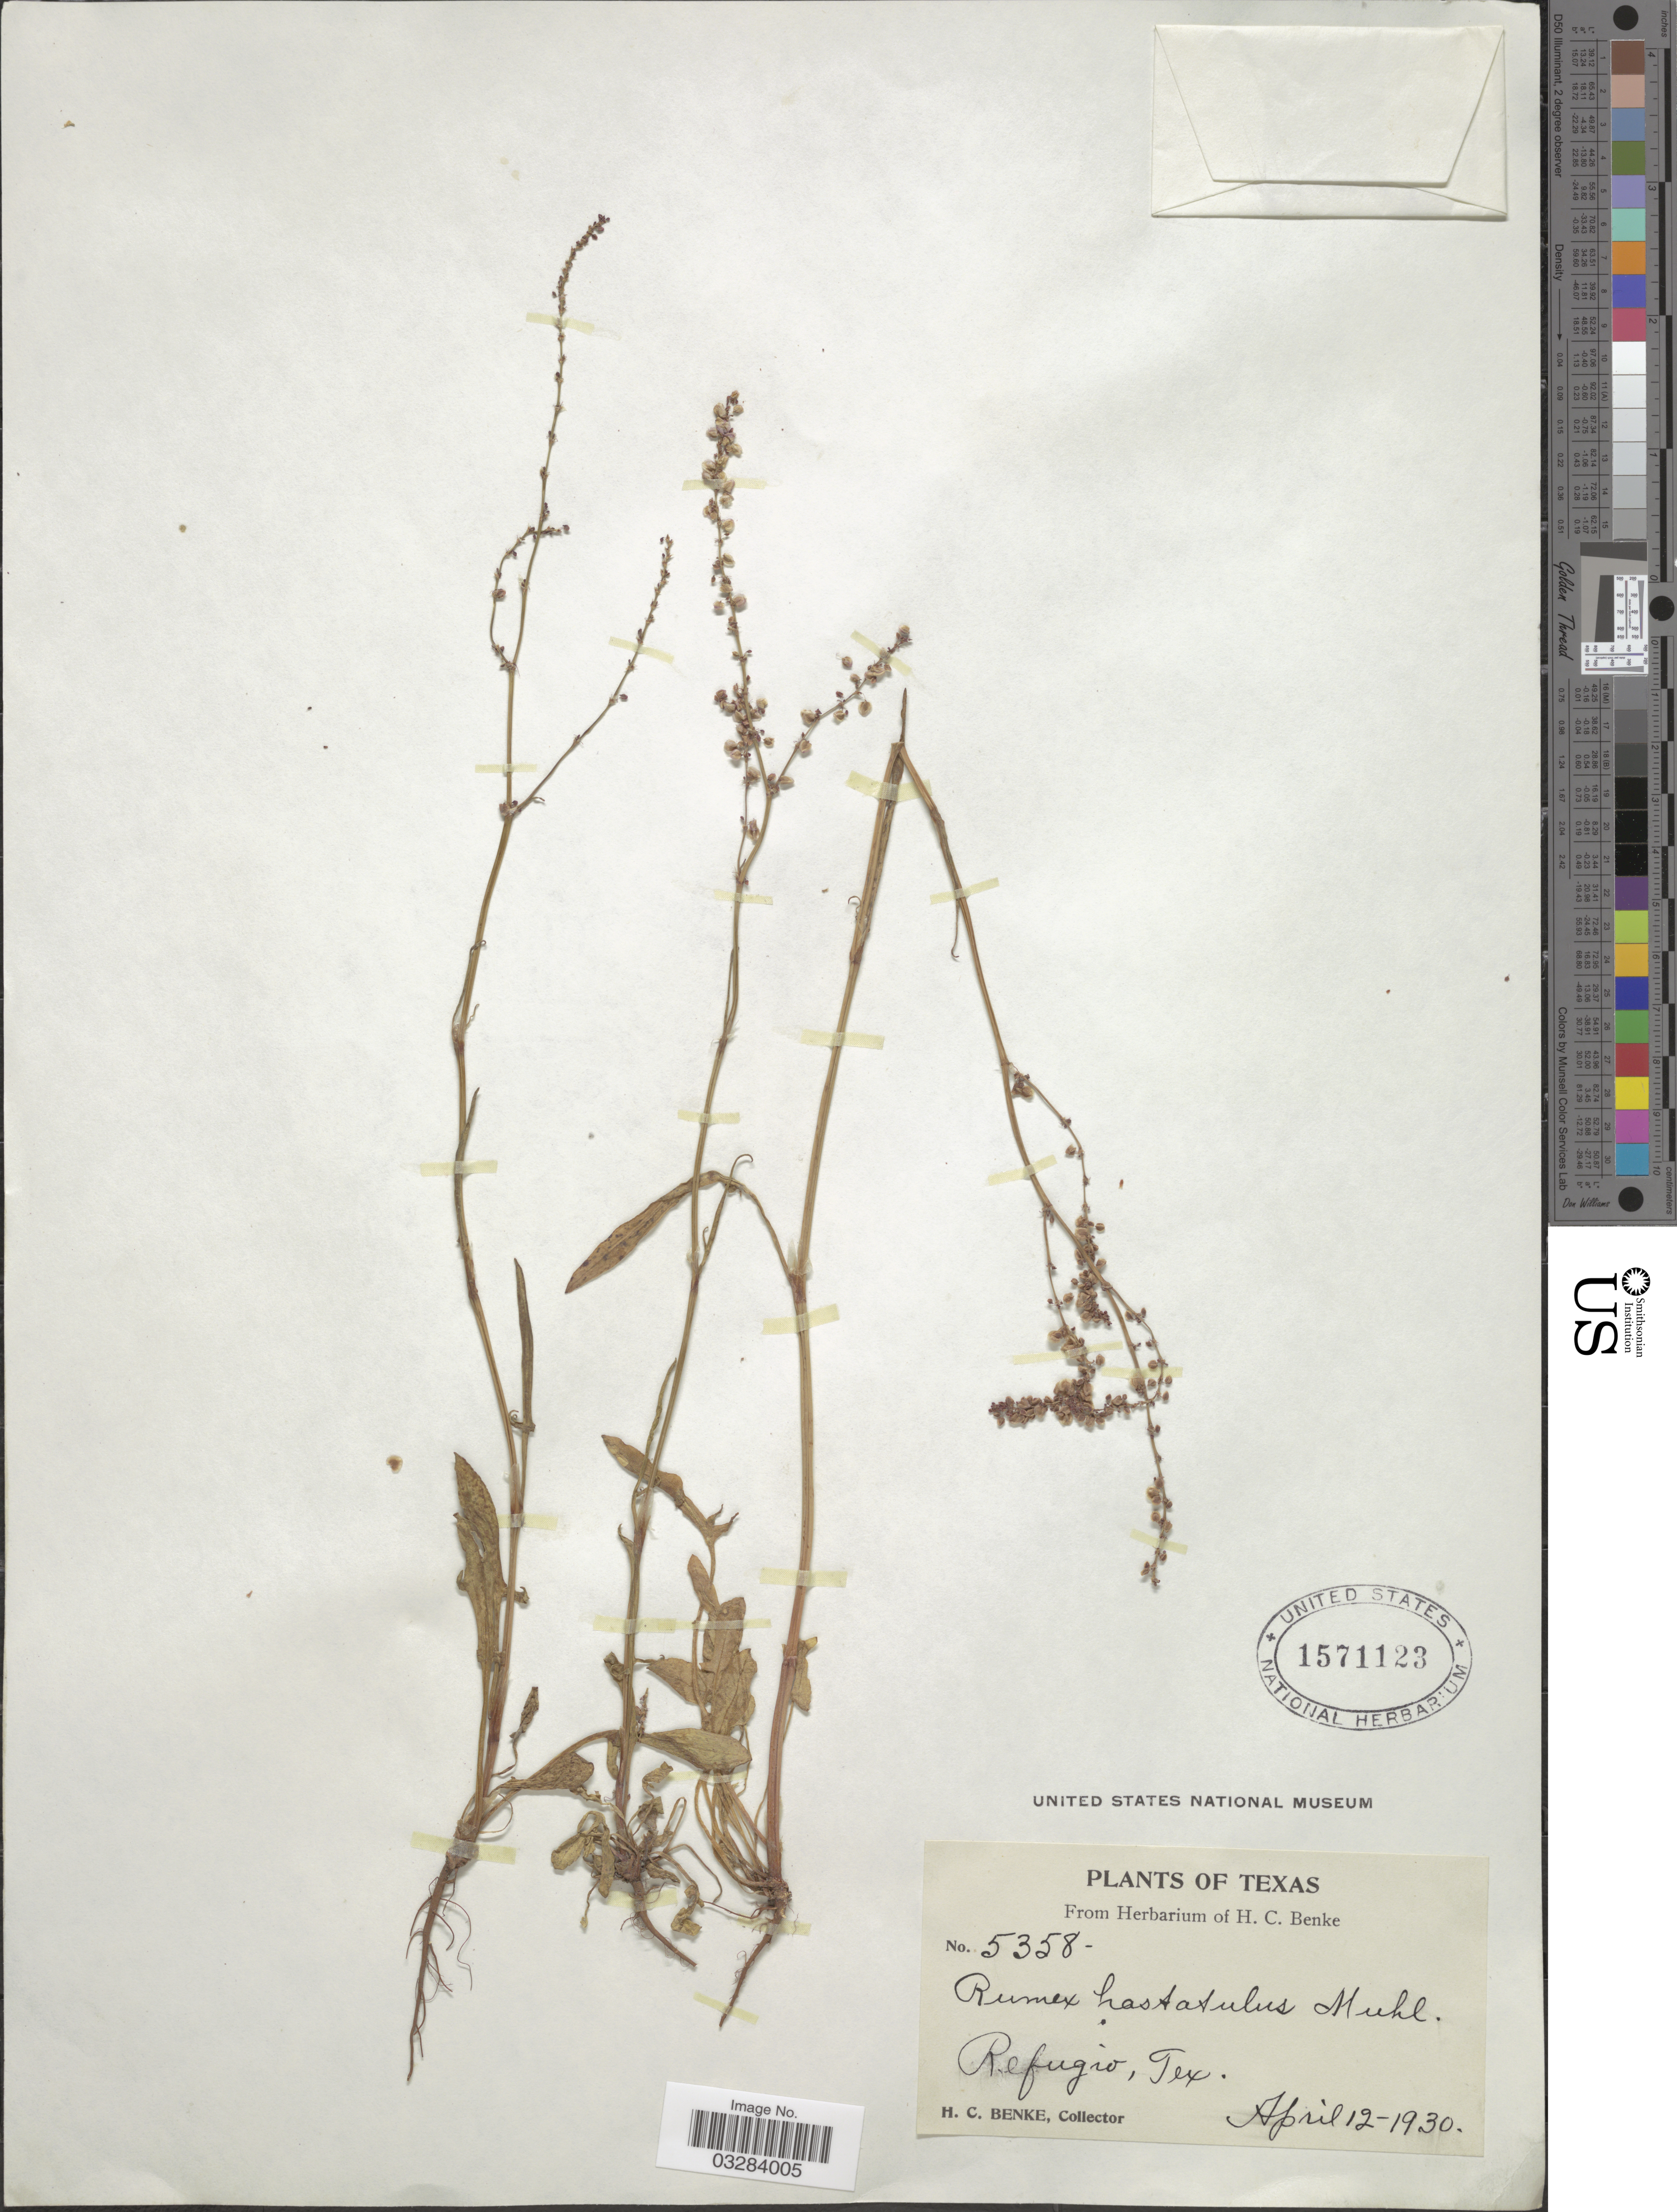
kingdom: Plantae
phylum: Tracheophyta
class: Magnoliopsida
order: Caryophyllales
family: Polygonaceae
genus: Rumex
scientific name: Rumex hastatulus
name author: Baldwin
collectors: H. Benke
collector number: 5358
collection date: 1930-04-12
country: United States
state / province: Texas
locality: Refugio, Tex.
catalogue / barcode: US 1571123